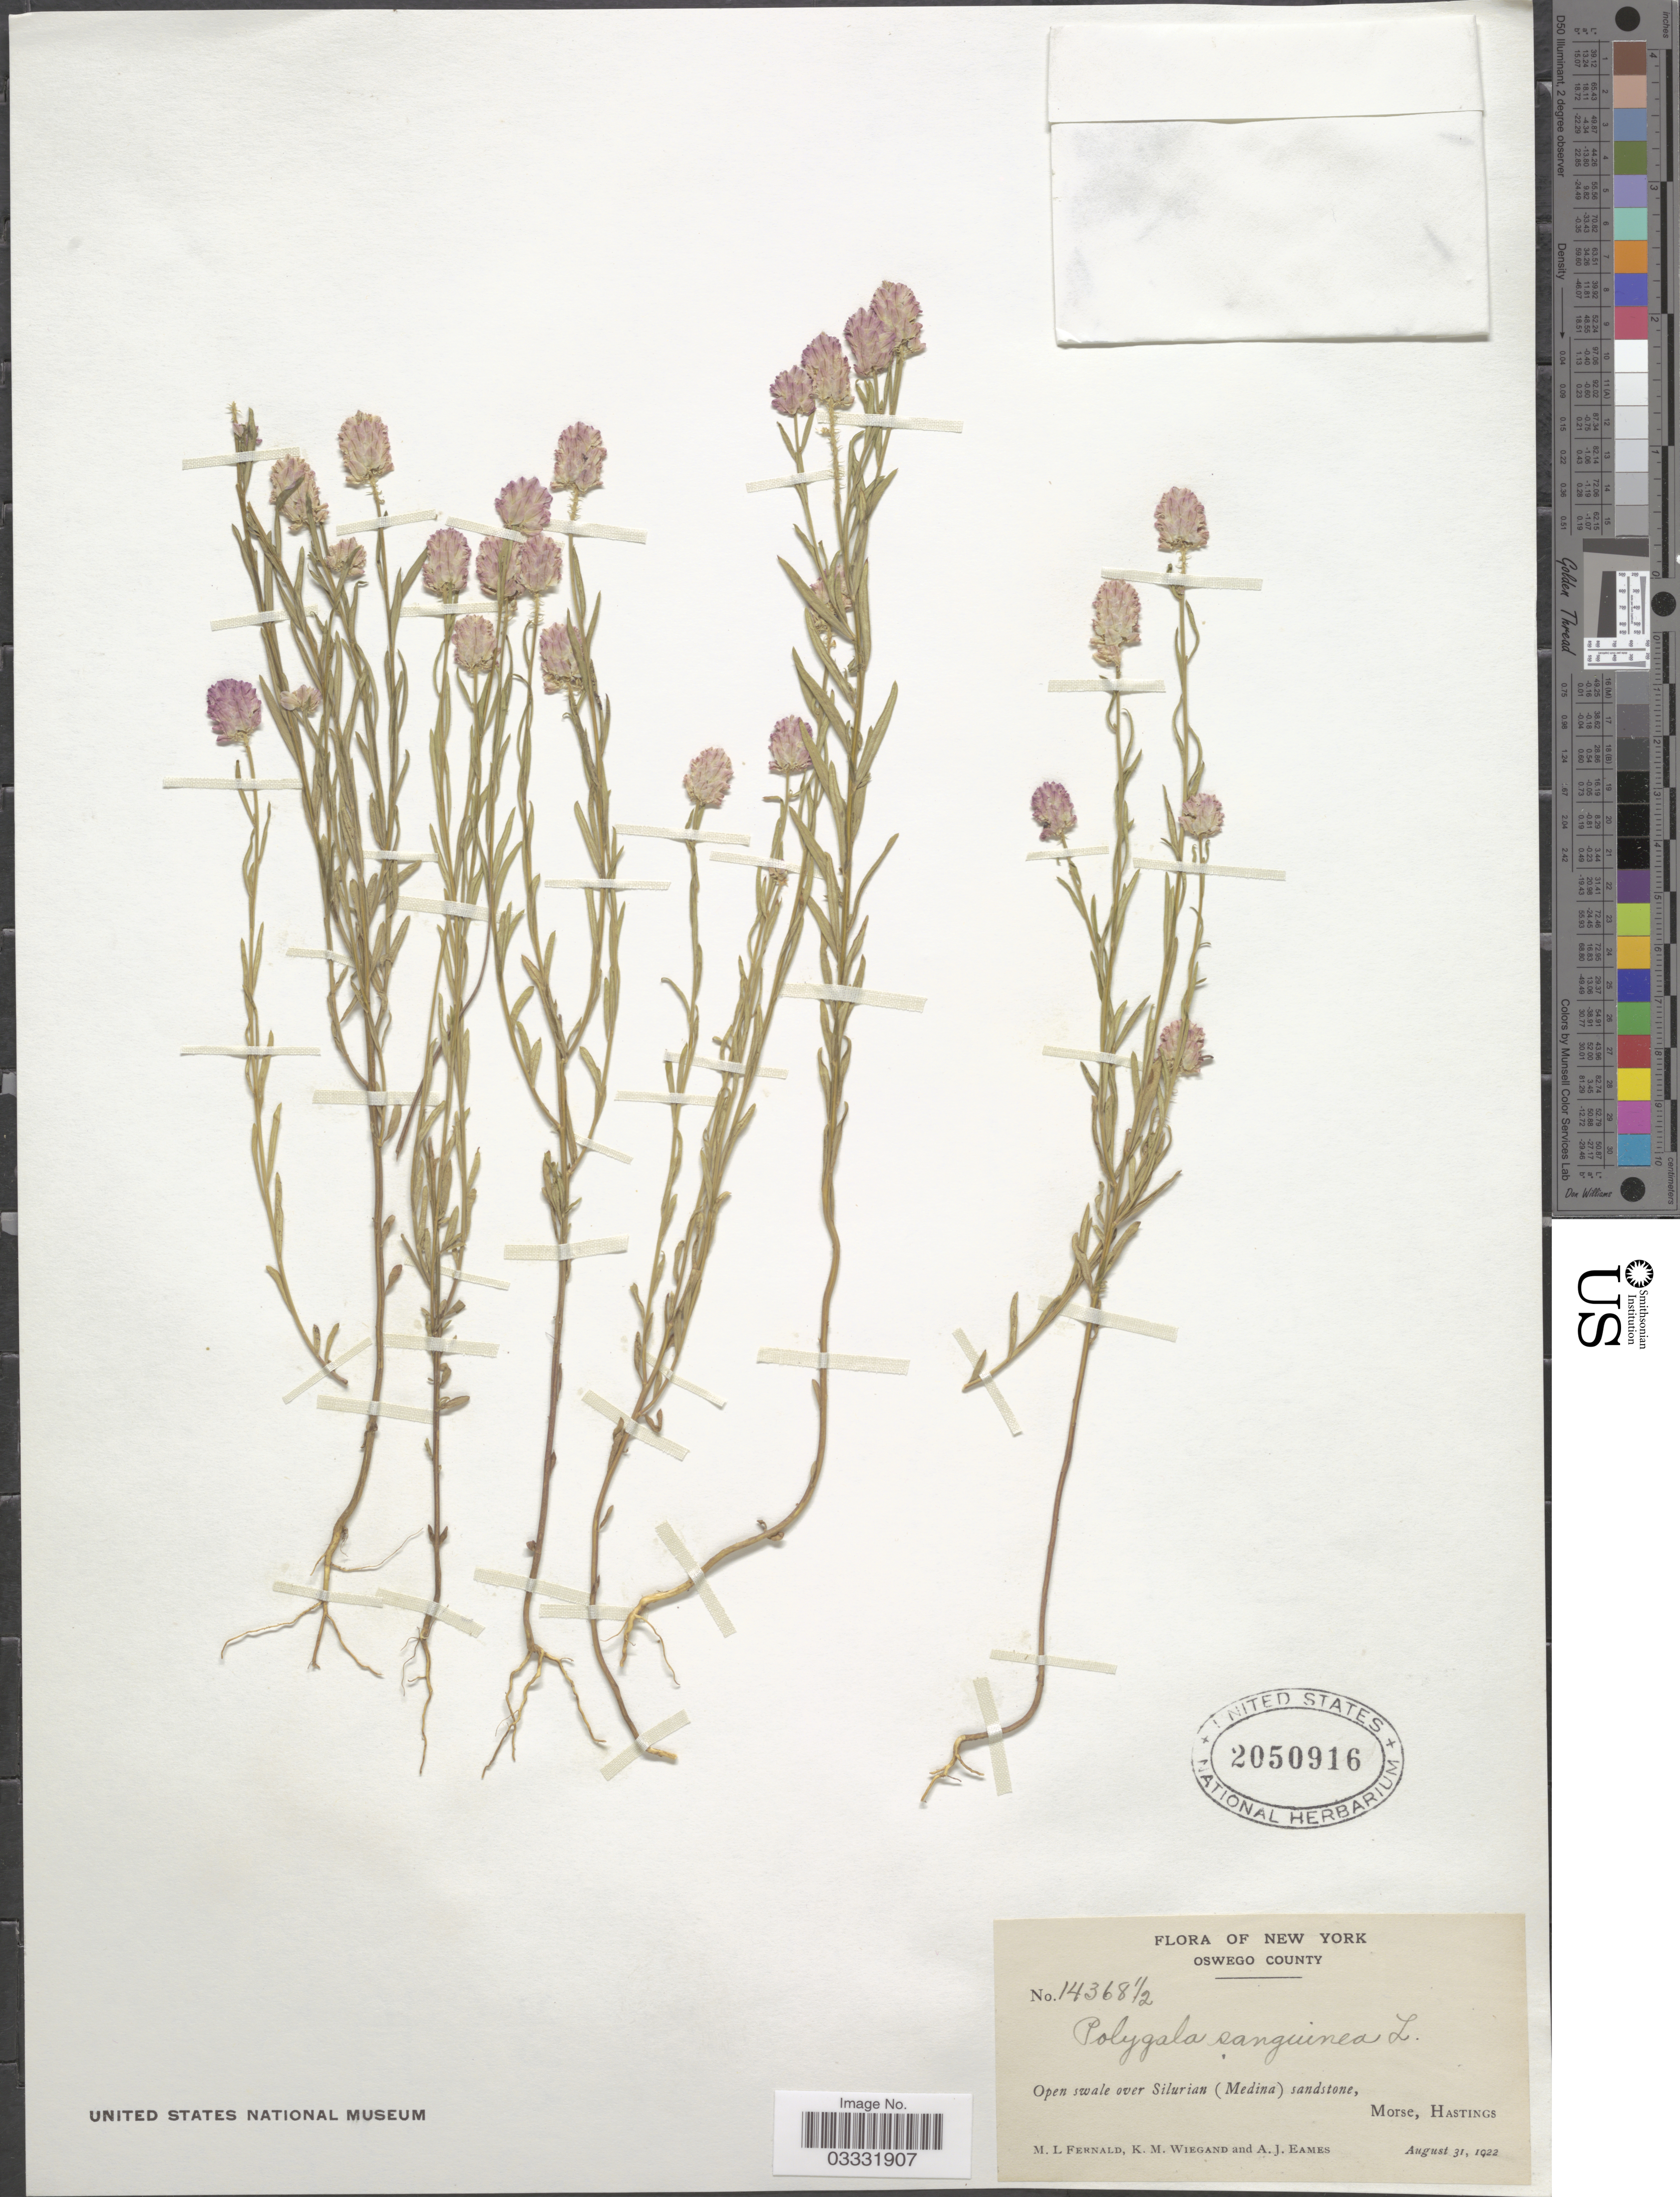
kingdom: Plantae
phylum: Tracheophyta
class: Magnoliopsida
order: Fabales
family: Polygalaceae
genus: Polygala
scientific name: Polygala sanguinea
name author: L.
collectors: M. L. Fernald, K. M. Wiegand & A. J. Eames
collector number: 14368½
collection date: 1922-08-31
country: United States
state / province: New York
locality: Oswego County. Open swale over Silurian (Medina) sandstone, Morse, Hastings.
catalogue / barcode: US 2050916